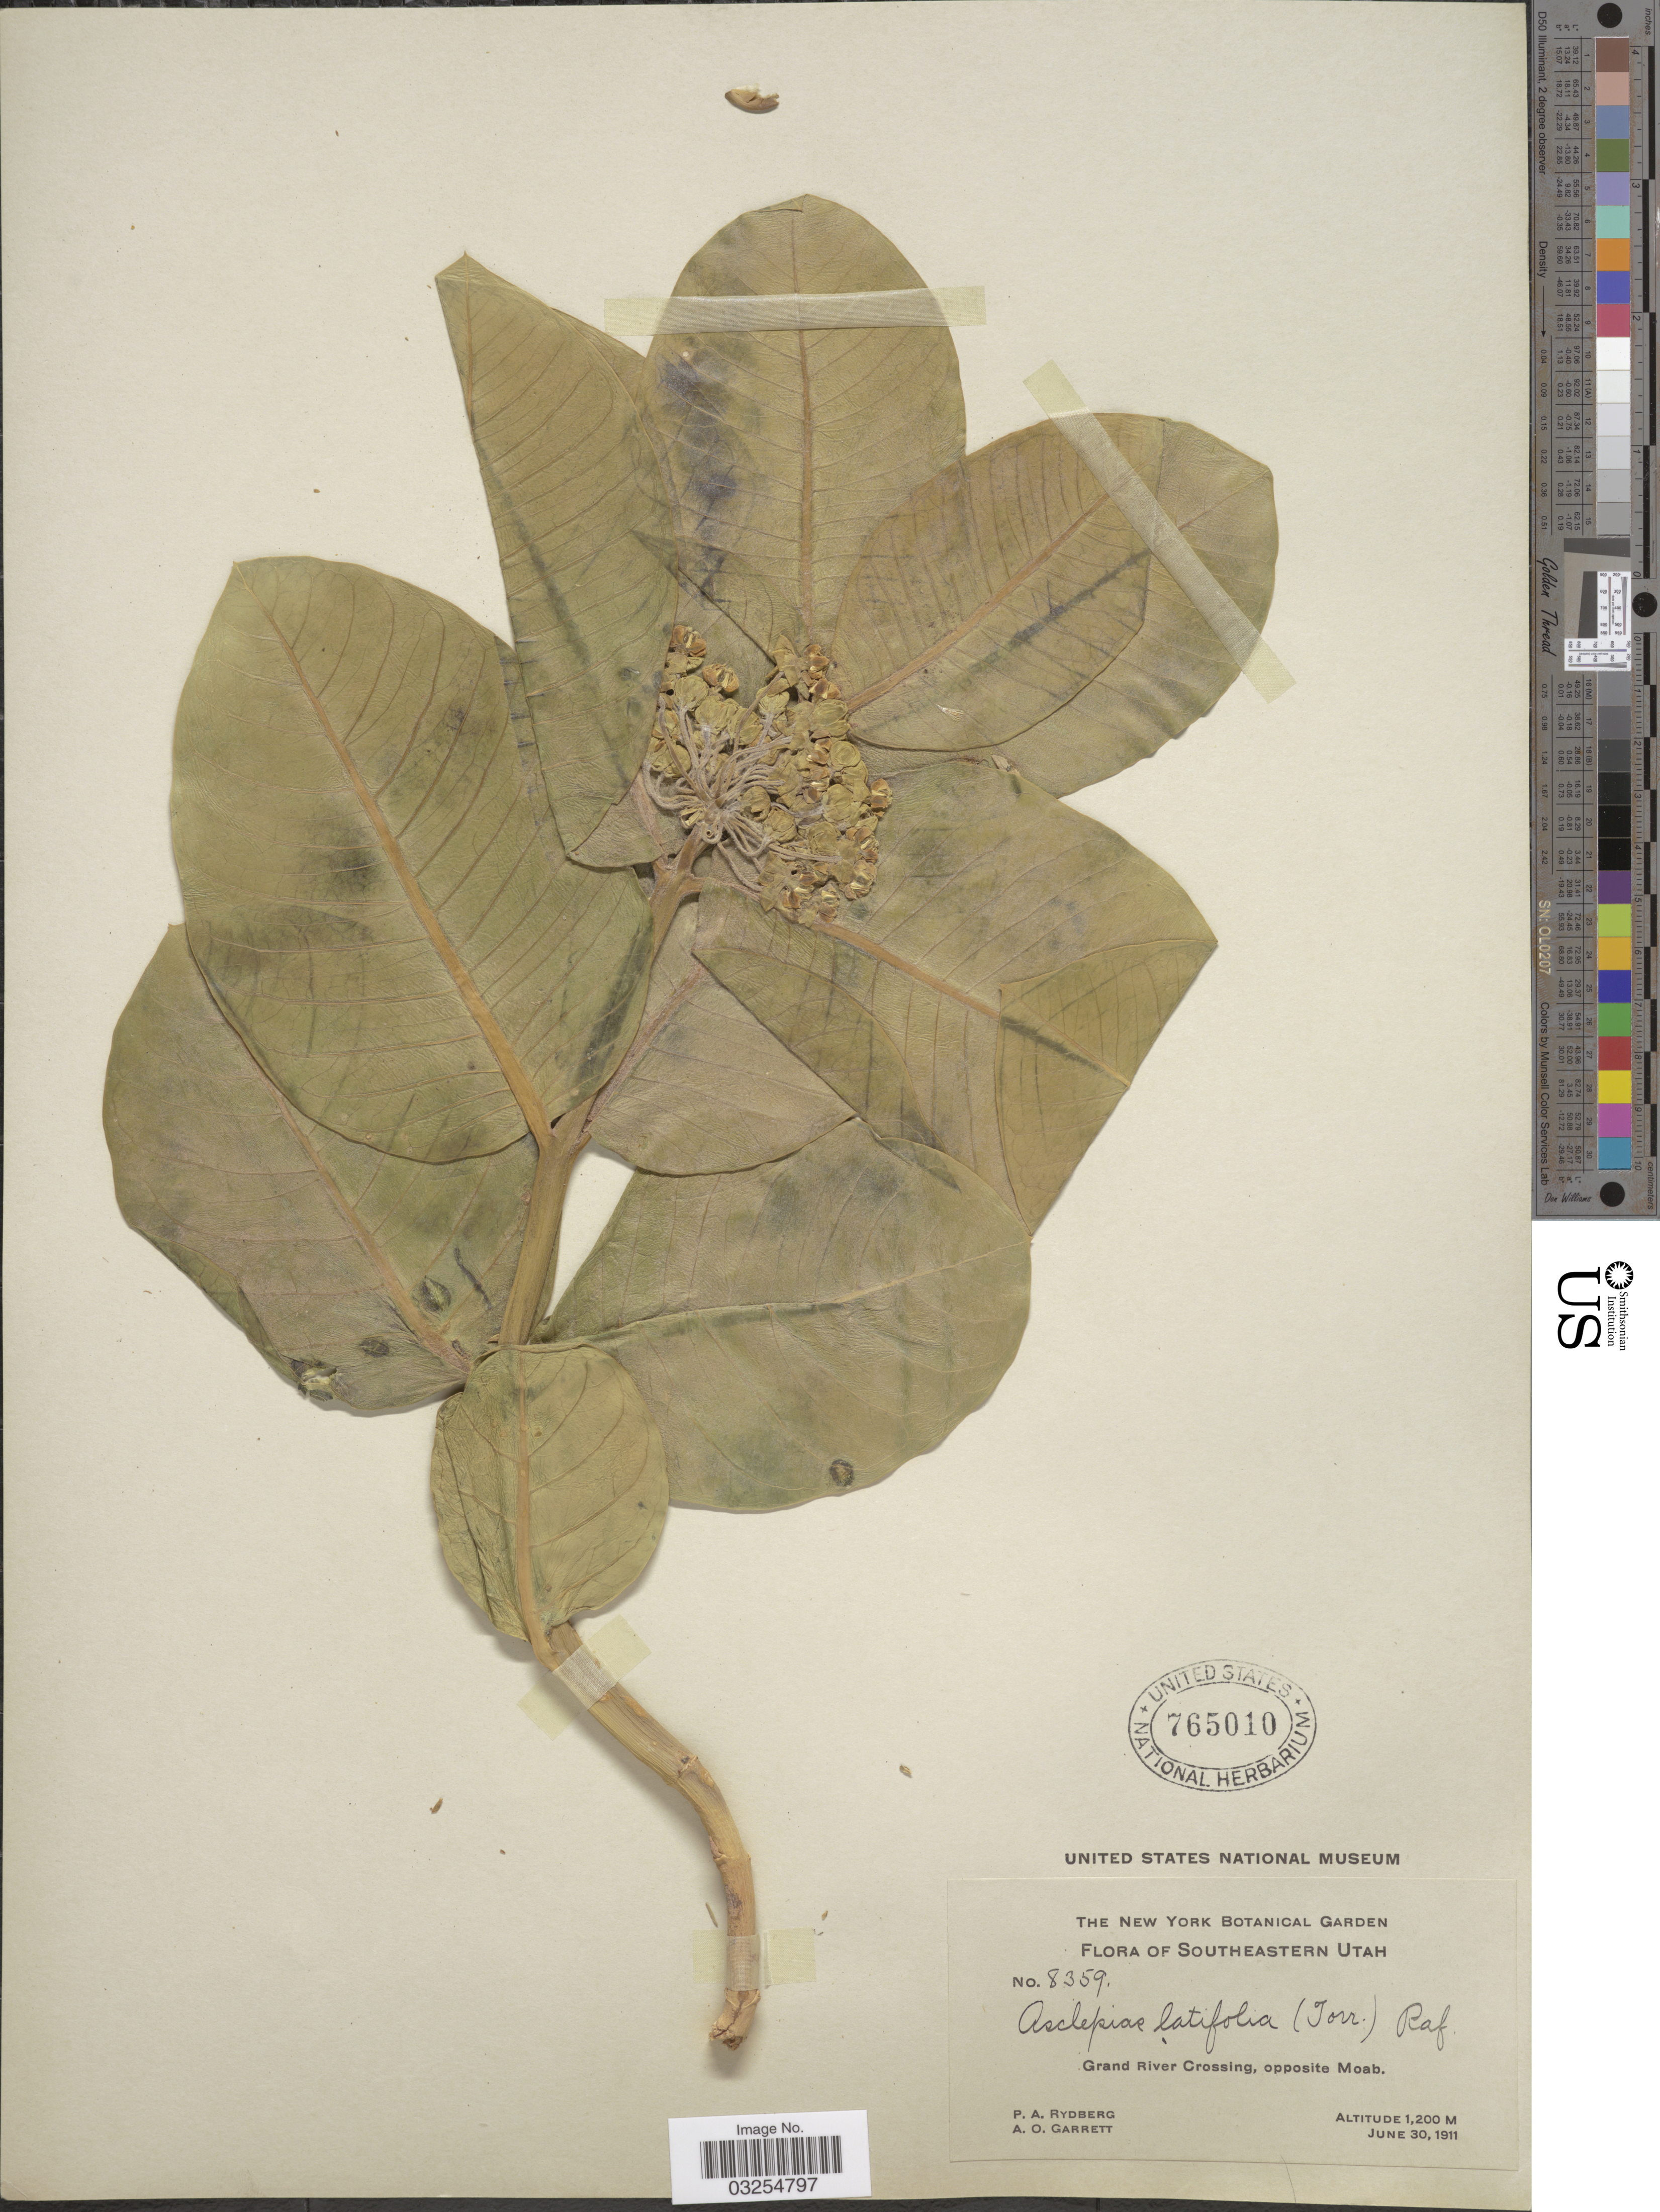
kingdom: Plantae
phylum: Tracheophyta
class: Magnoliopsida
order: Gentianales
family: Apocynaceae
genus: Asclepias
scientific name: Asclepias latifolia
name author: Torr.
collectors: P. A. Rydberg & A. O. Garrett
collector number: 8359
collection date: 1911-06-30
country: United States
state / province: Utah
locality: Southeastern Utah. Grand River Crossing, opposite Moab.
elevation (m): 1200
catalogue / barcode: US 765010